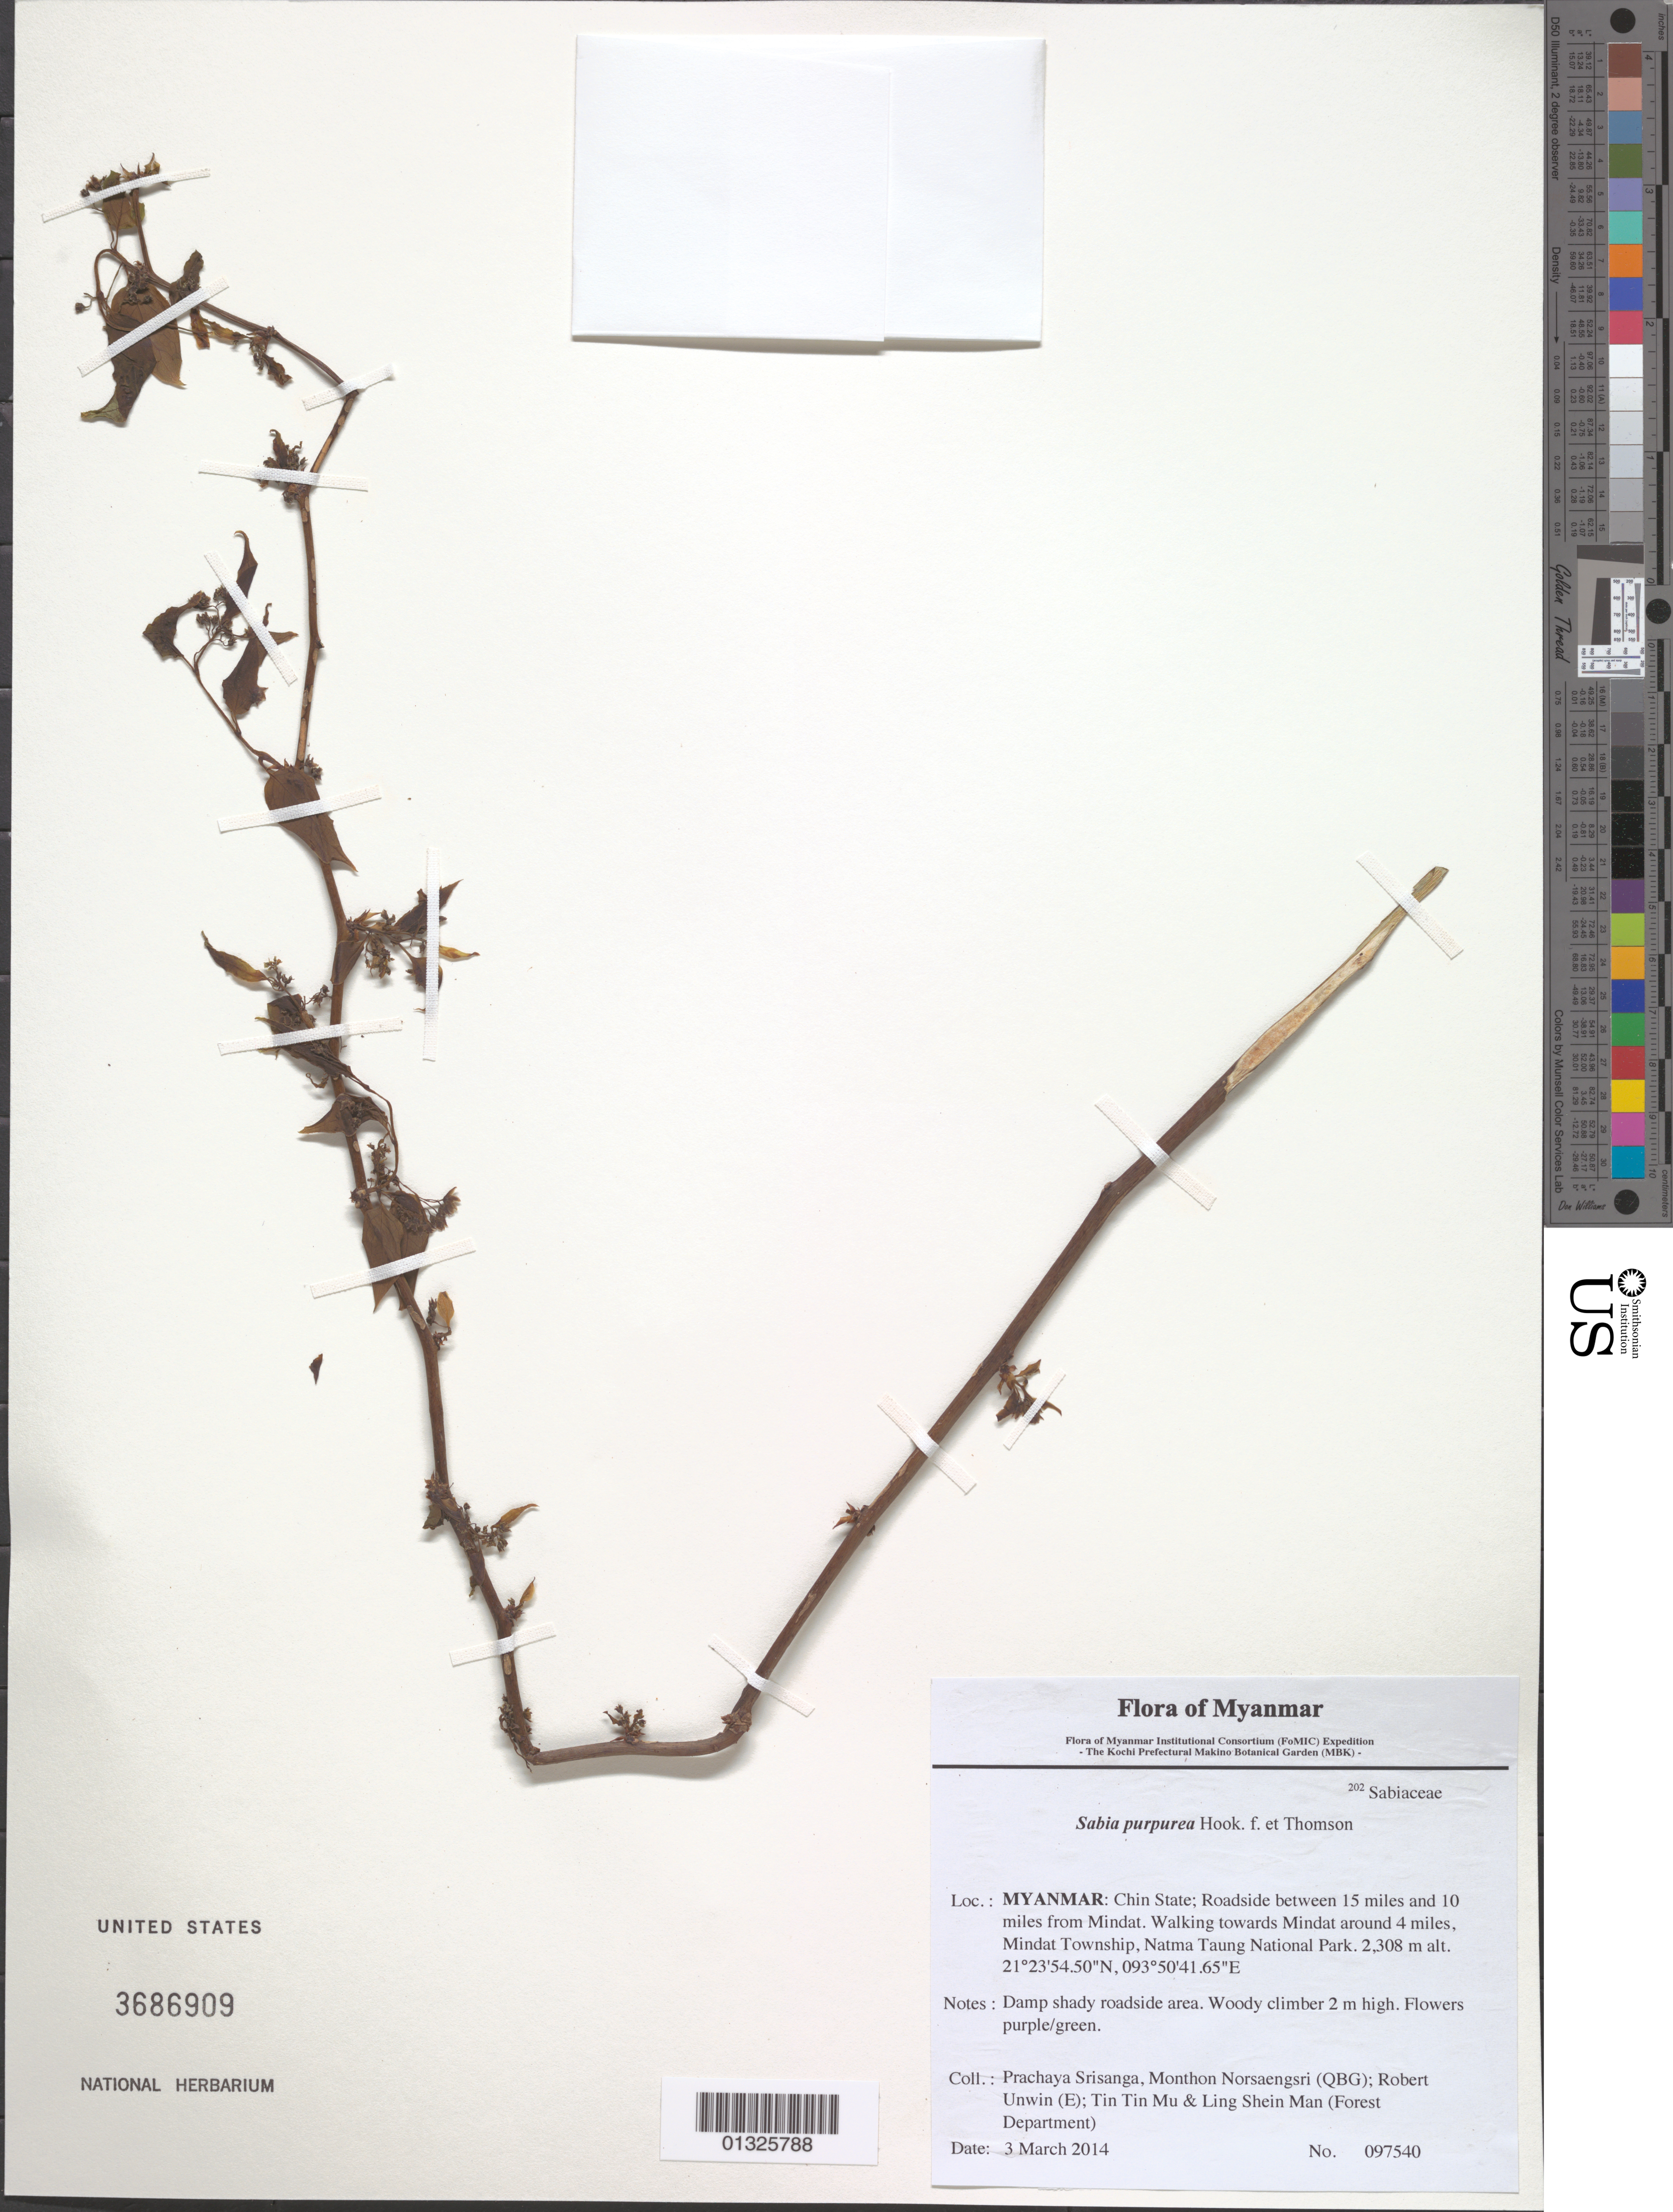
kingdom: Plantae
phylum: Tracheophyta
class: Magnoliopsida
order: Proteales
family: Sabiaceae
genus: Sabia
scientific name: Sabia purpurea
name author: Hook. f. ex Thomson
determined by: Fujikawa, Kazumi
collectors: P. Srisanga, M. Norsaengsri, R. Unwin, Tin Tin Mu & Ling Shein Man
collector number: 97540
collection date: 2014-03-03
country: Myanmar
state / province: Chin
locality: Roadside between 15 miles and 10 miles from Mindat, walking towards Mindat around 4 miles, Mindat Township, Natma Taung National Park.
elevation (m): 2308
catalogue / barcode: US 3686909